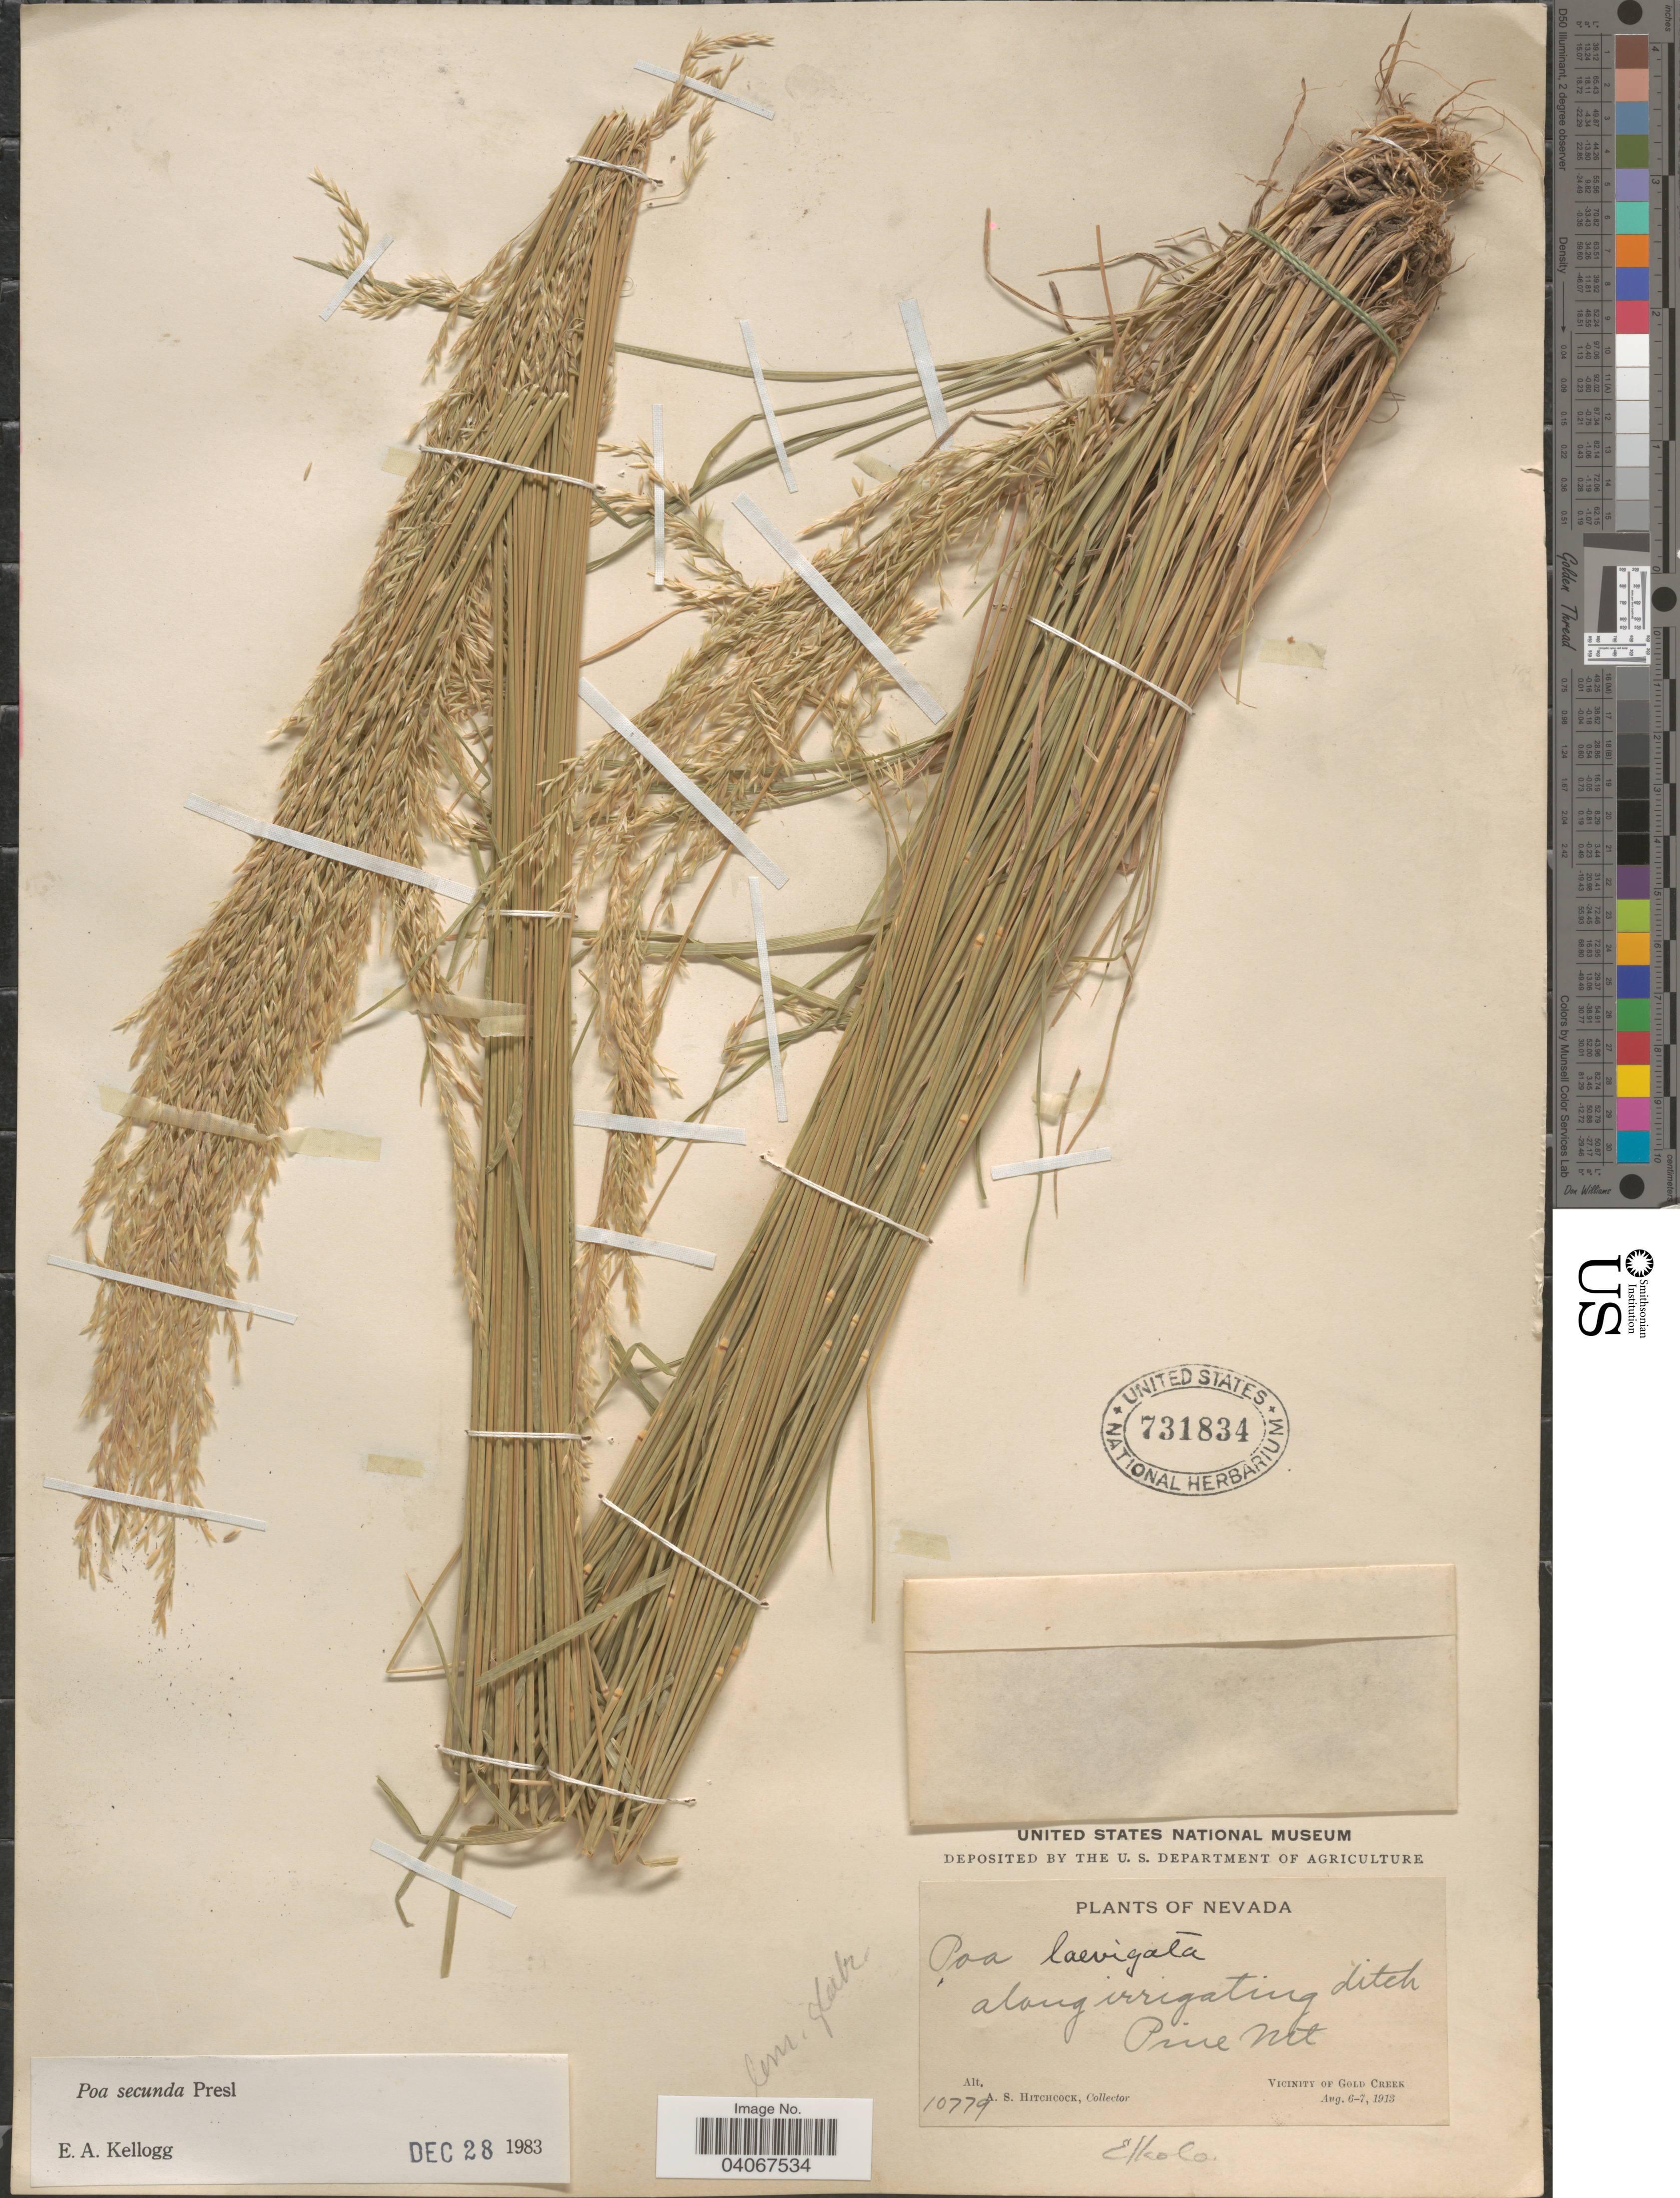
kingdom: Plantae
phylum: Tracheophyta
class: Liliopsida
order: Poales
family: Poaceae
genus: Poa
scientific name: Poa secunda subsp. secunda var. secunda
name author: J. Presl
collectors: A. S. Hitchcock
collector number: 10779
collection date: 1913-08-06/1913-08-07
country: United States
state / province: Nevada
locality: Along irrigating ditch, Pine Mt. Vicinity of Gold Creek. Elko Co.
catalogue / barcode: US 731834